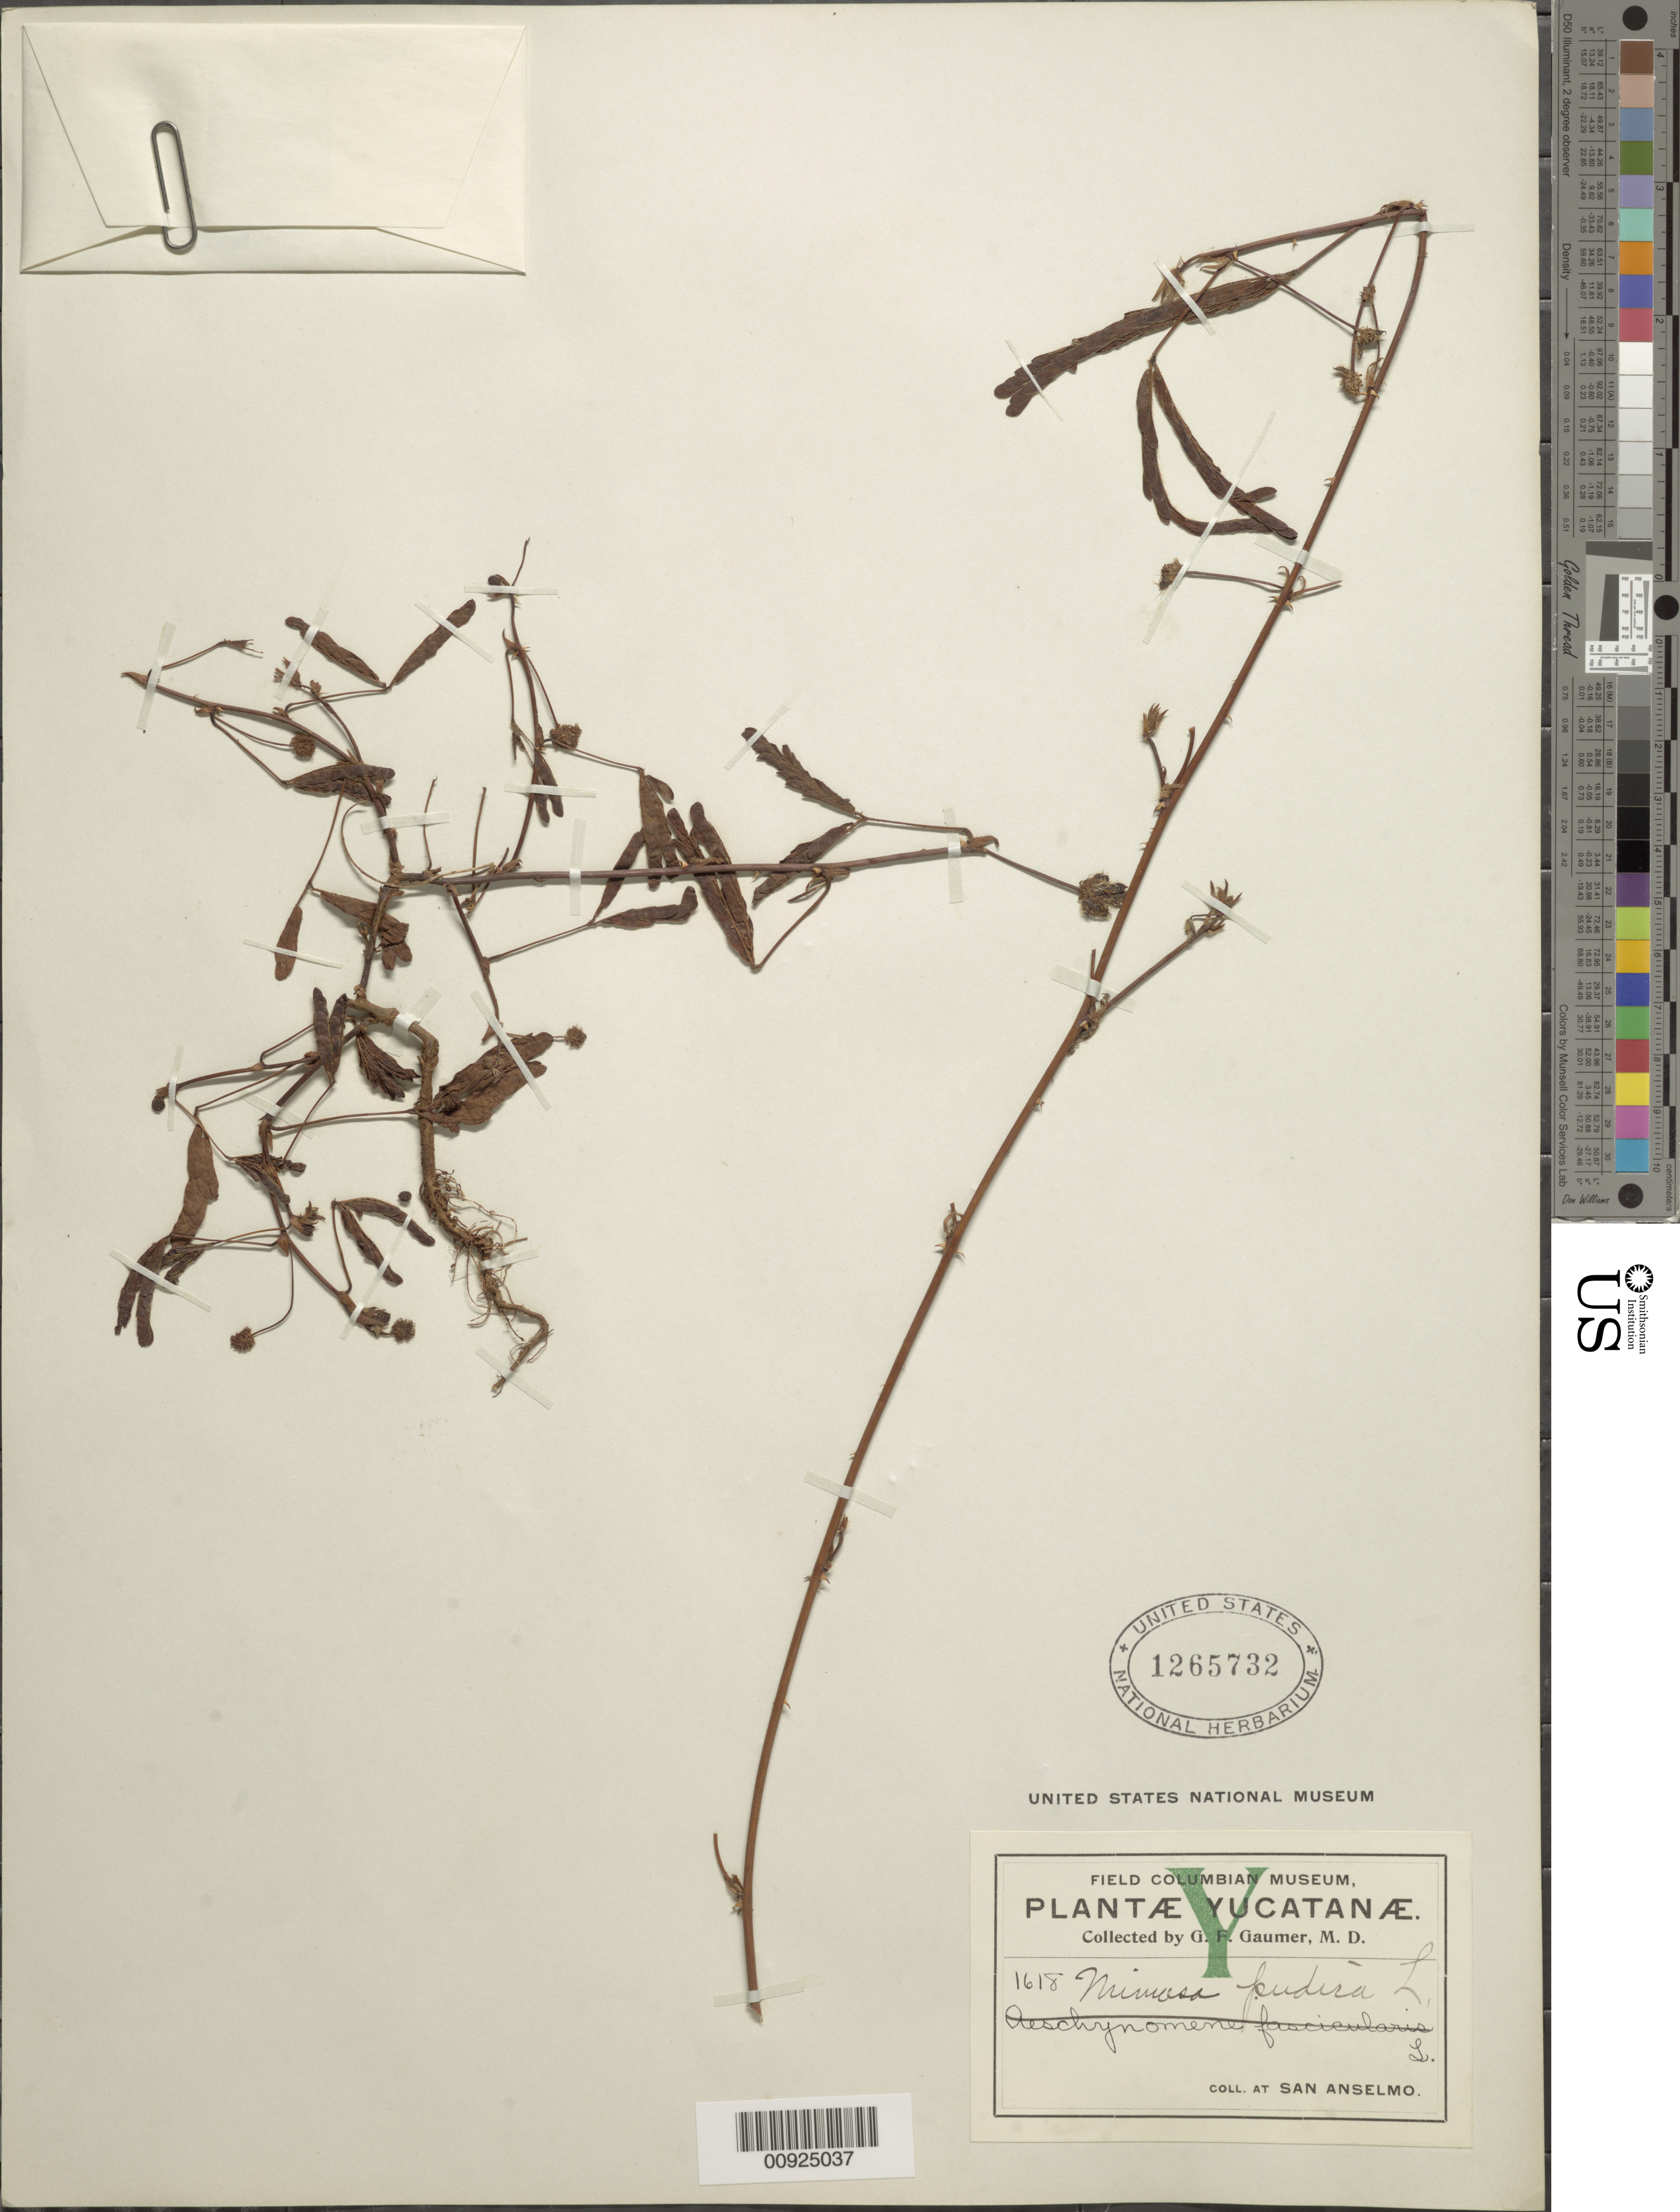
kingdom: Plantae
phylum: Tracheophyta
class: Magnoliopsida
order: Fabales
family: Fabaceae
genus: Mimosa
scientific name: Mimosa pudica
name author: L.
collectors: G. F. Gaumer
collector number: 1618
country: Mexico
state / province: Yucatán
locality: San Anselmo.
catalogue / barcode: US 1265732